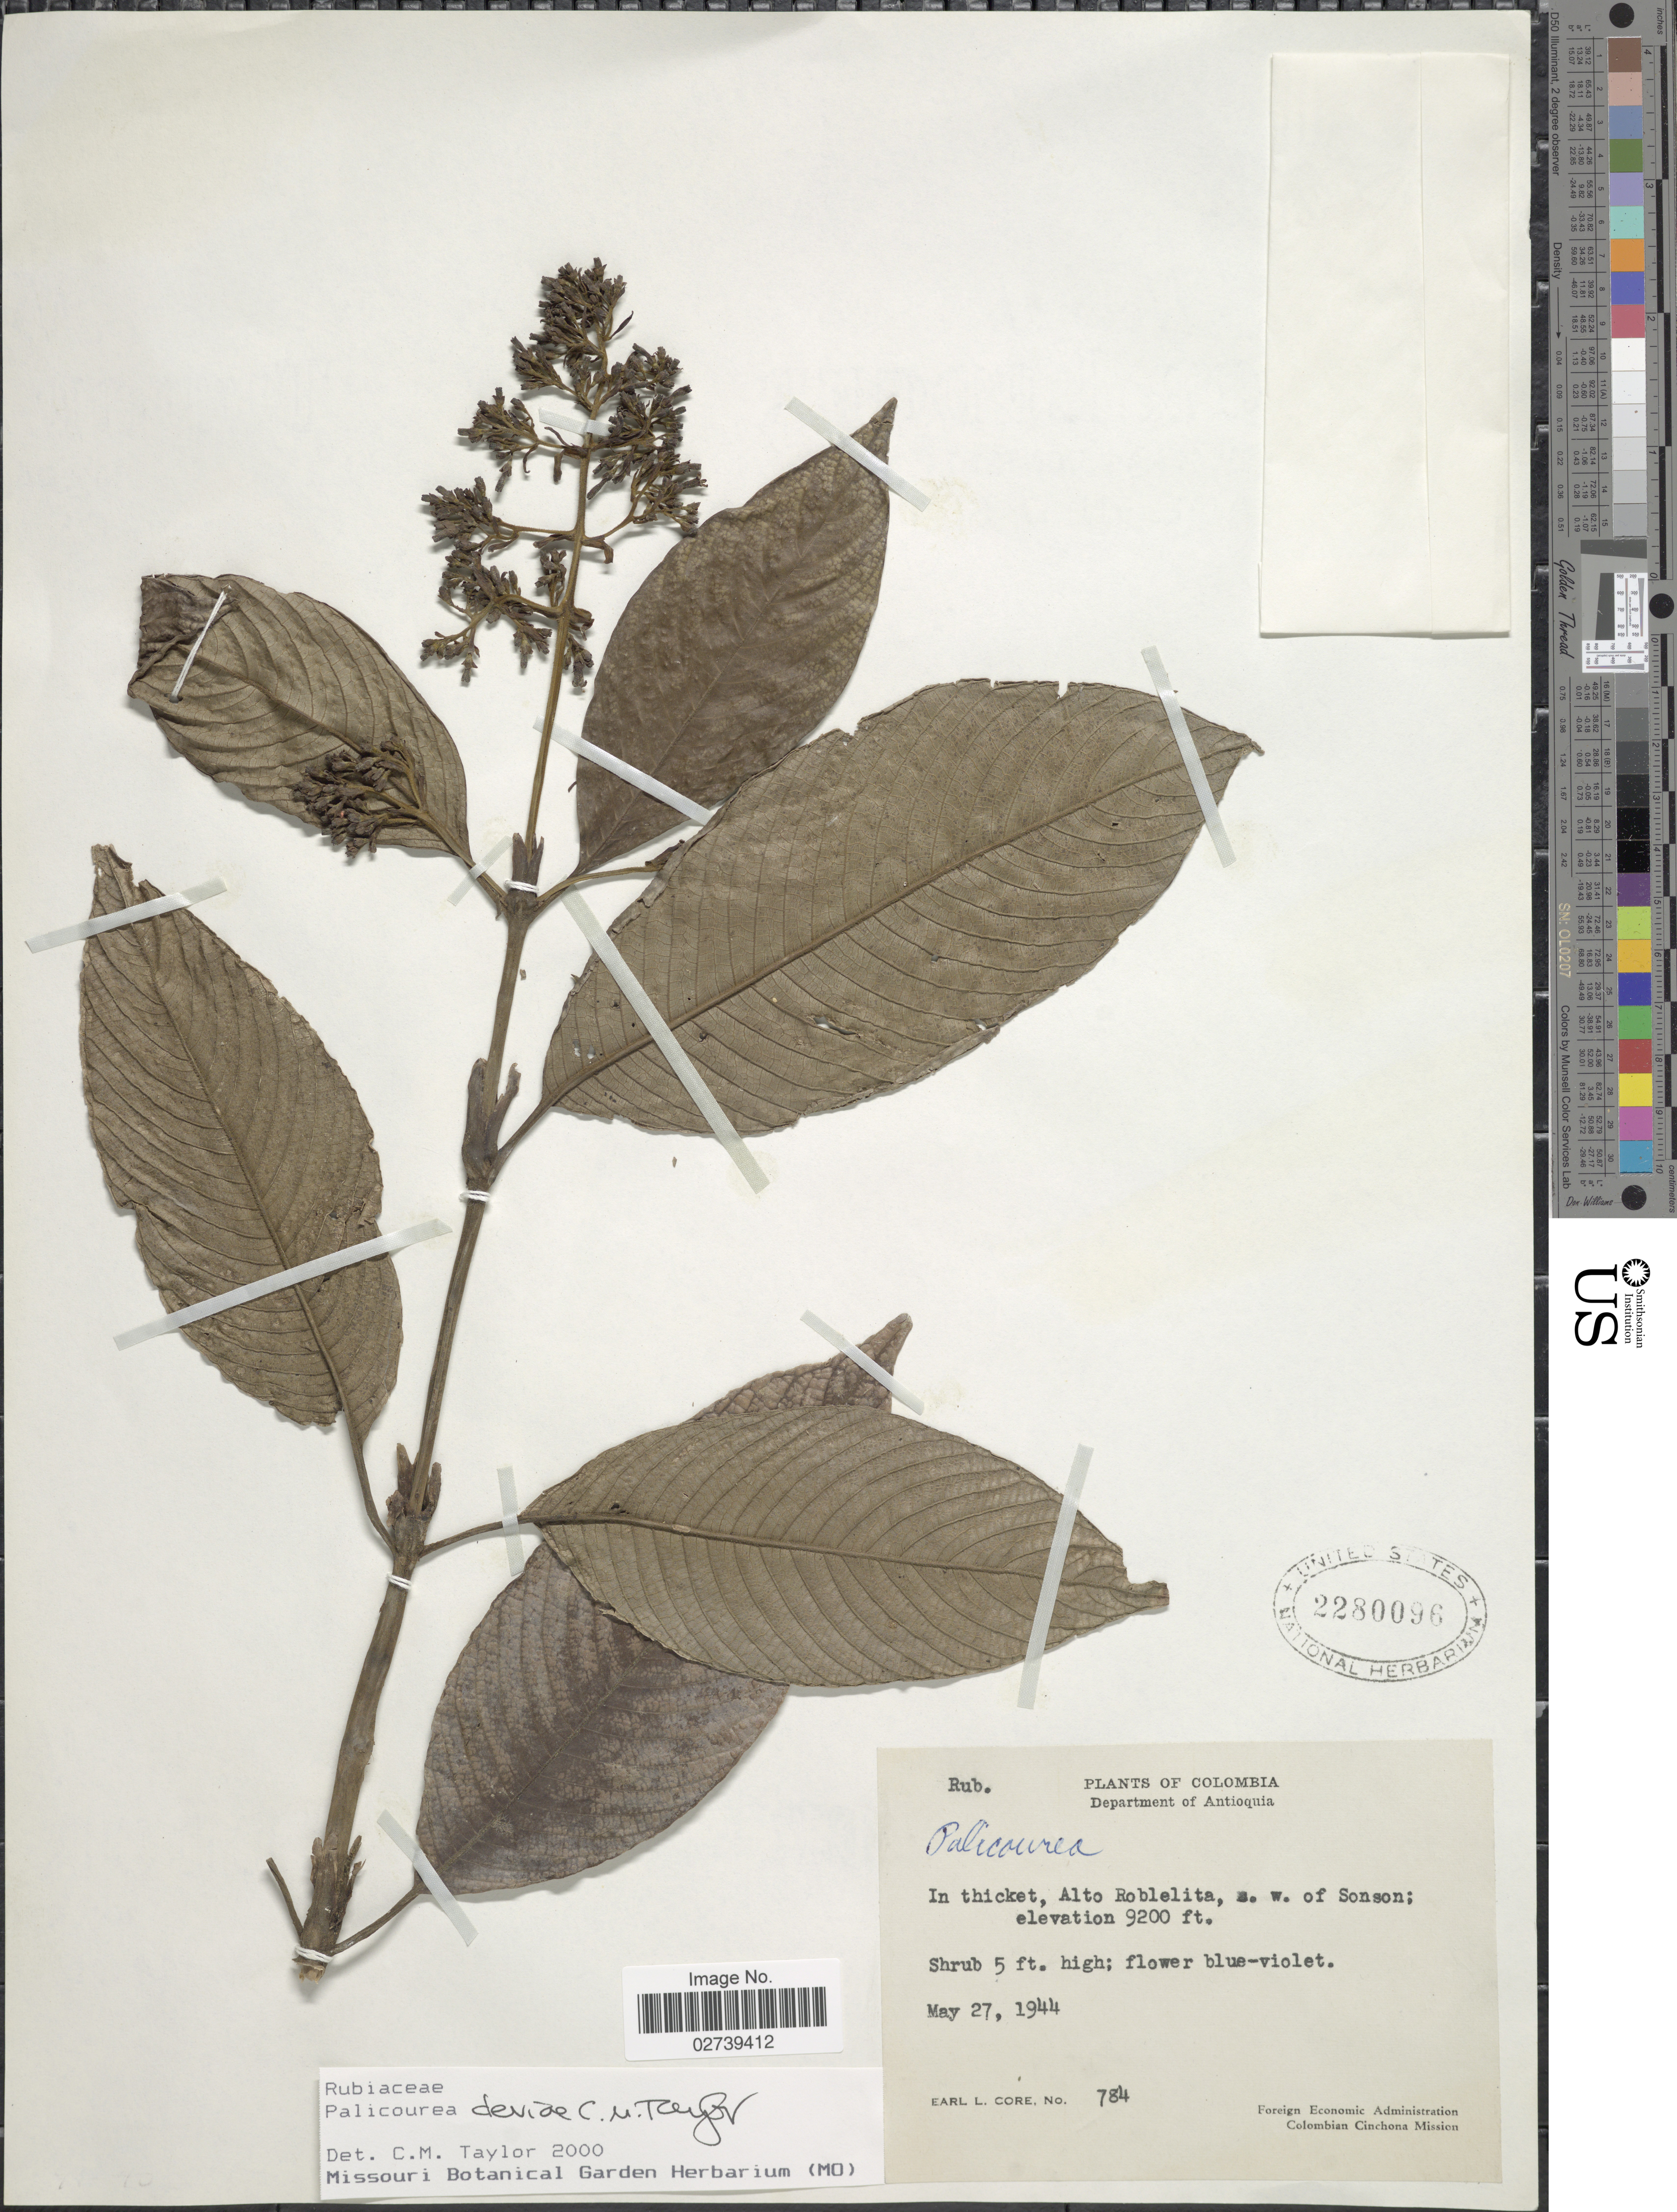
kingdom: Plantae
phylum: Tracheophyta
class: Magnoliopsida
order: Gentianales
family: Rubiaceae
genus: Palicourea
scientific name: Palicourea deviae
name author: C.M. Taylor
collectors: E. L. Core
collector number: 784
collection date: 1944-05-27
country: Colombia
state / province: Antioquia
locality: In thicket, Alto Roblelita, n.w. [interpreted] of Sonson.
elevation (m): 2804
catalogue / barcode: US 2280096